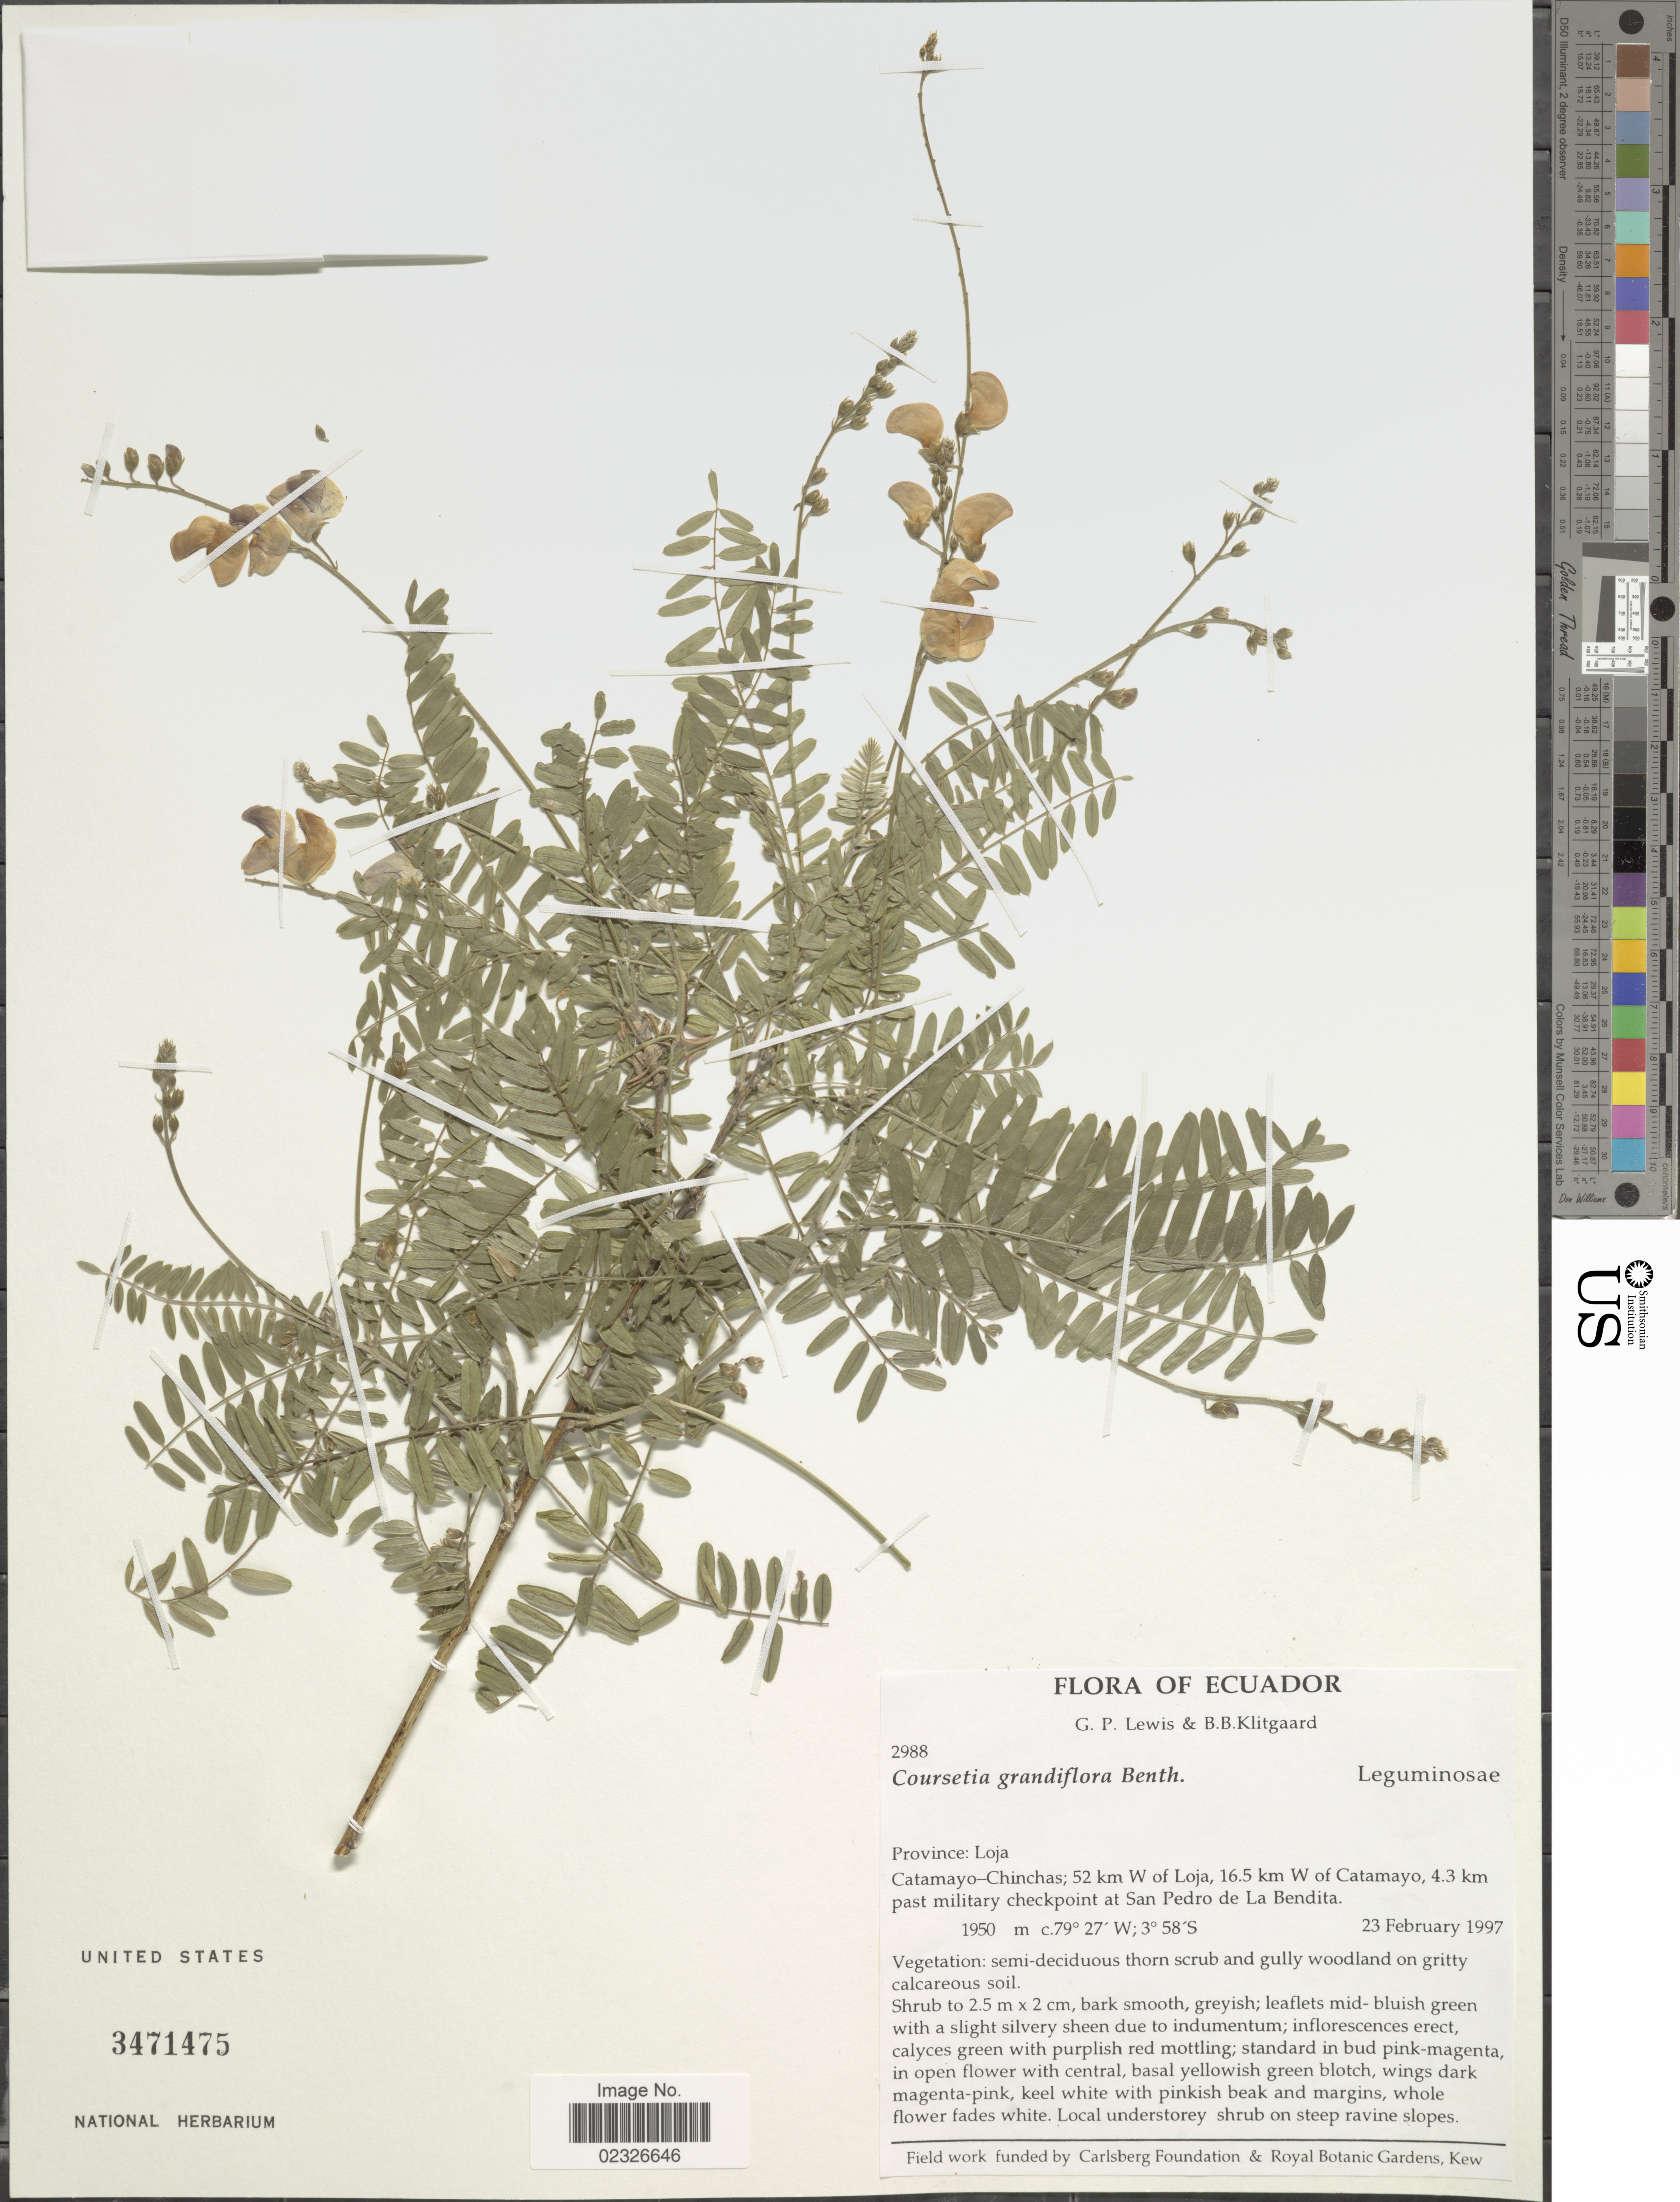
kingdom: Plantae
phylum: Tracheophyta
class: Magnoliopsida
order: Fabales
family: Fabaceae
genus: Coursetia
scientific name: Coursetia grandiflora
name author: Benth.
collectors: G. P. Lewis & B. B. Klitgaard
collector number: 2988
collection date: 1997-02-23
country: Ecuador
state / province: Loja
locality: Province: Loja. Catamayo-Chinchas; 52 km W of Loja, 16.5 km W of Catamayo, 4.3 km past military checkpoint at San Pedro de La Bendita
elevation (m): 1950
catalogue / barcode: US 3471475